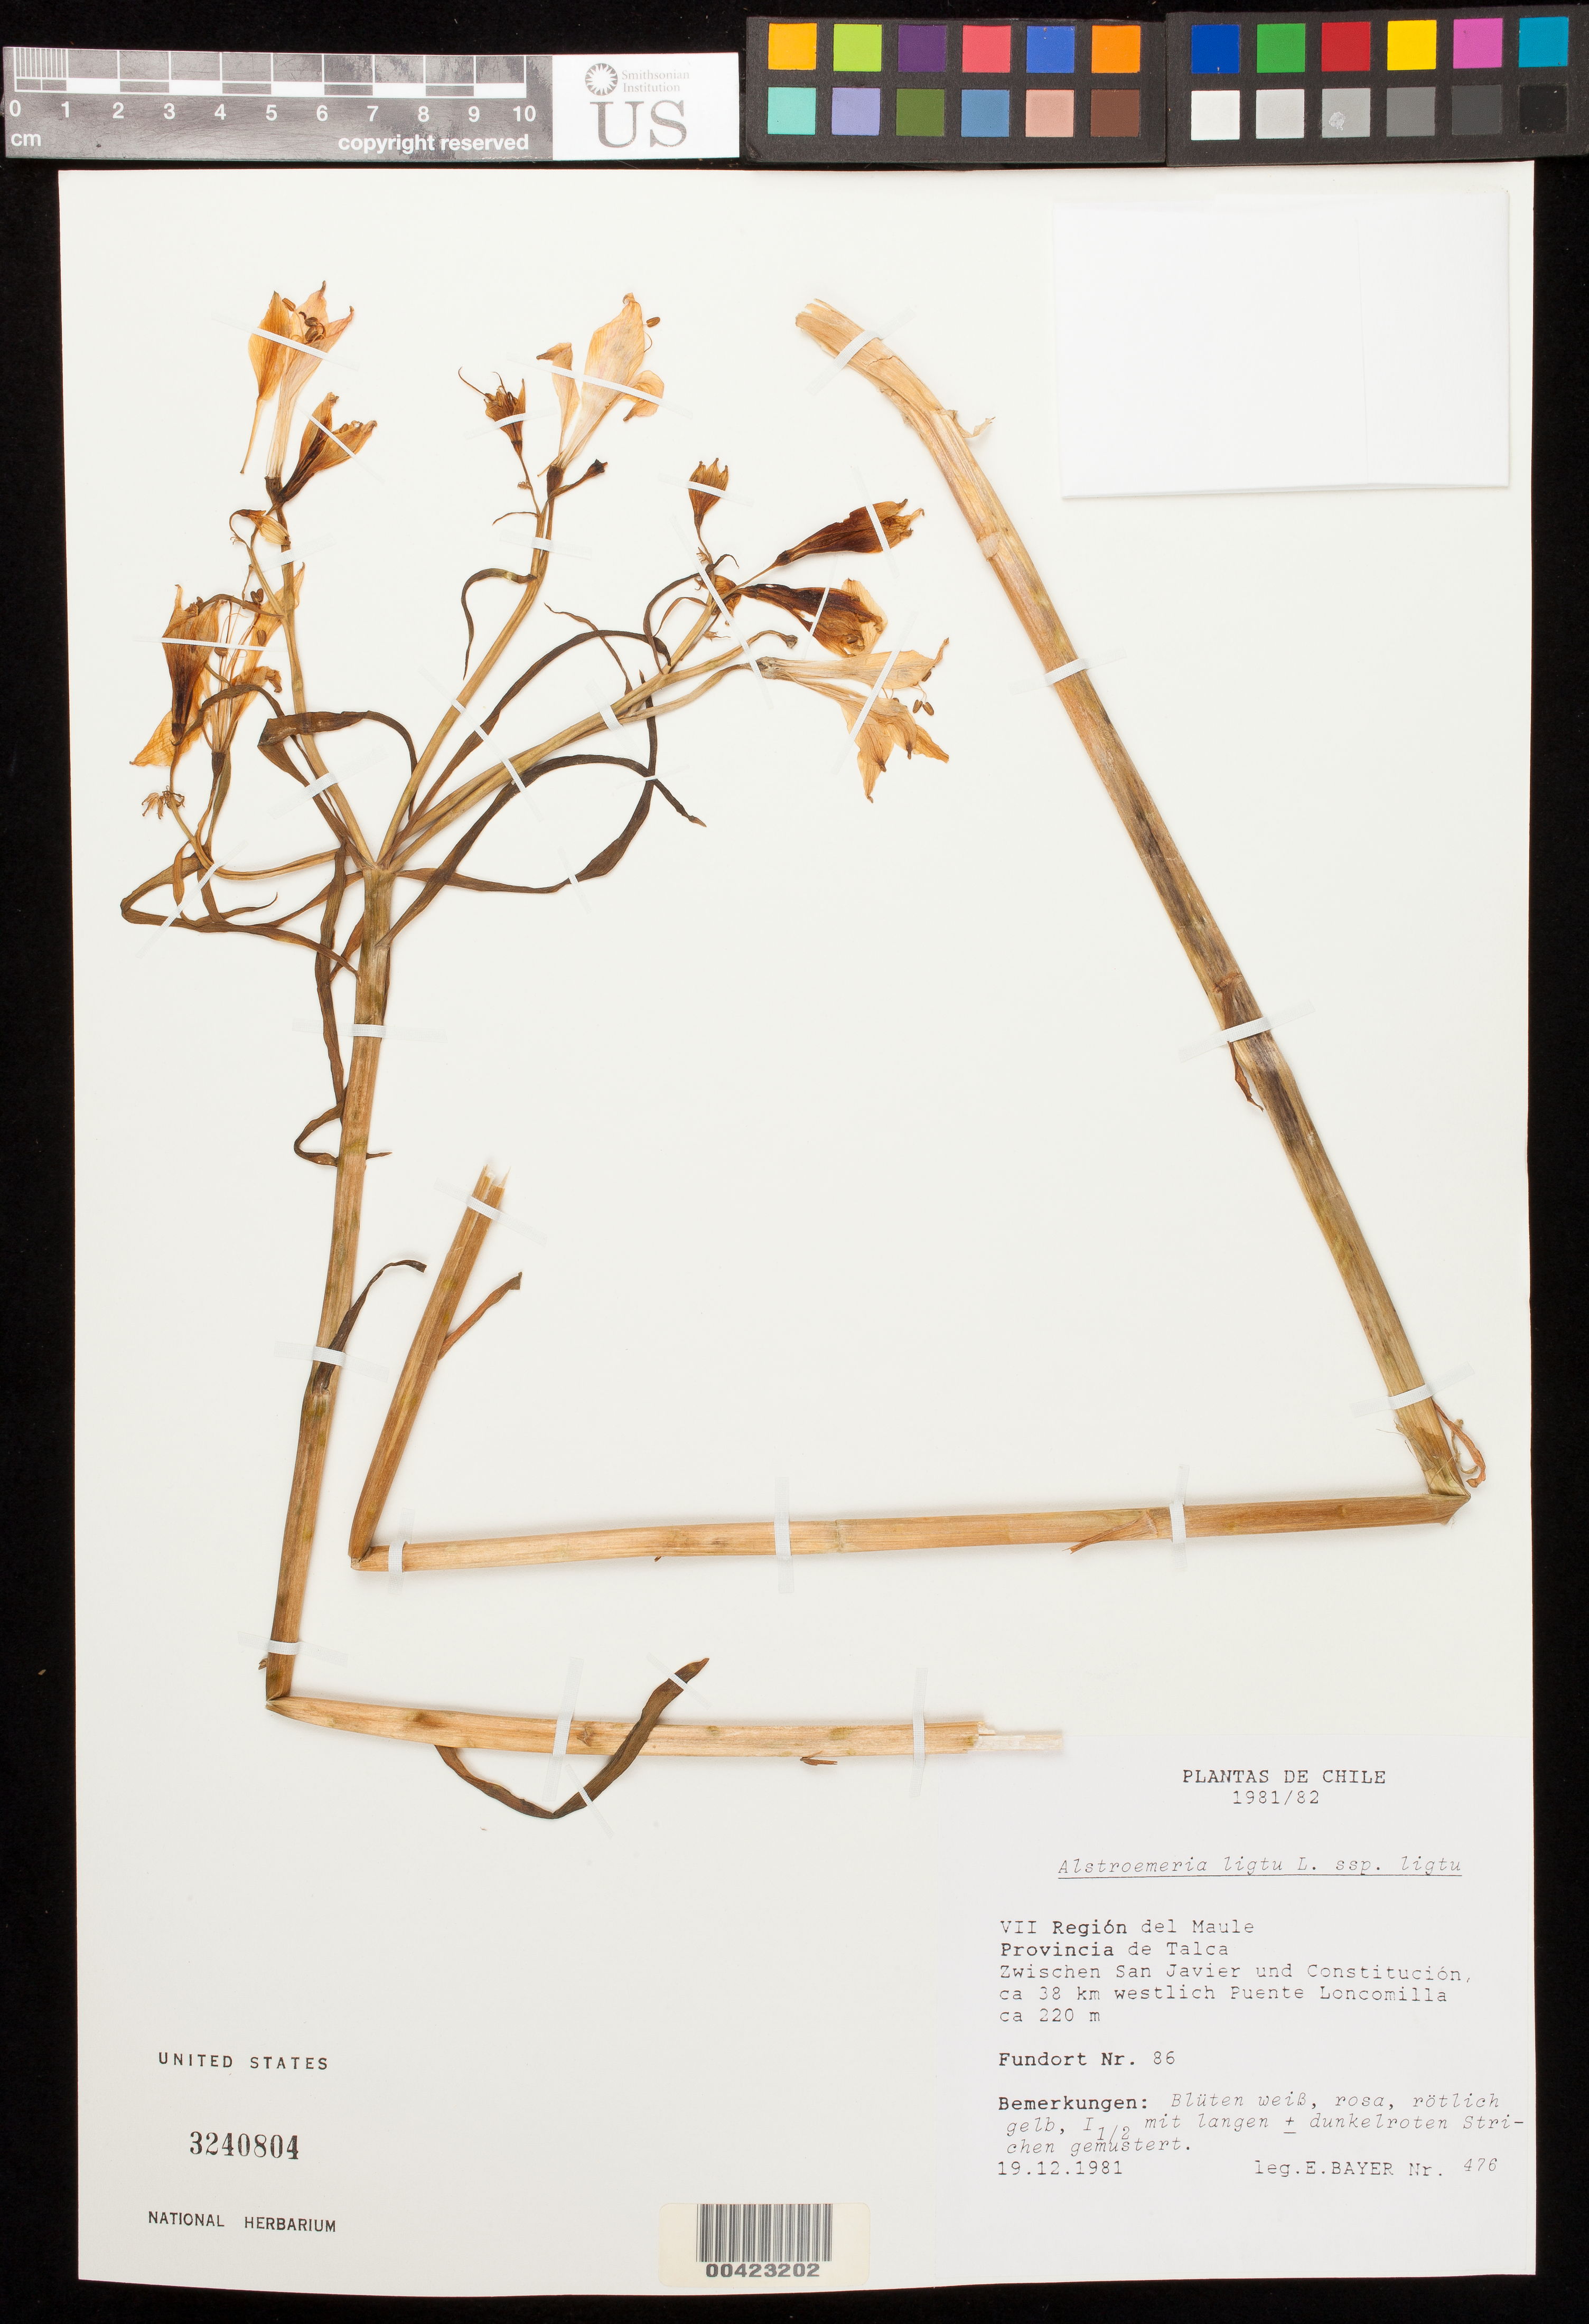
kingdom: Plantae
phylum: Tracheophyta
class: Liliopsida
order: Liliales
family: Alstroemeriaceae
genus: Alstroemeria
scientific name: Alstroemeria ligtu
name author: L.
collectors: E. Bayer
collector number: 476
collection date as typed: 19 Dec 1981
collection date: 1981-12-19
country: Chile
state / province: Maule (VII)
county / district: Talca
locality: Between san javier and constitucion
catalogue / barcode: US 3240804